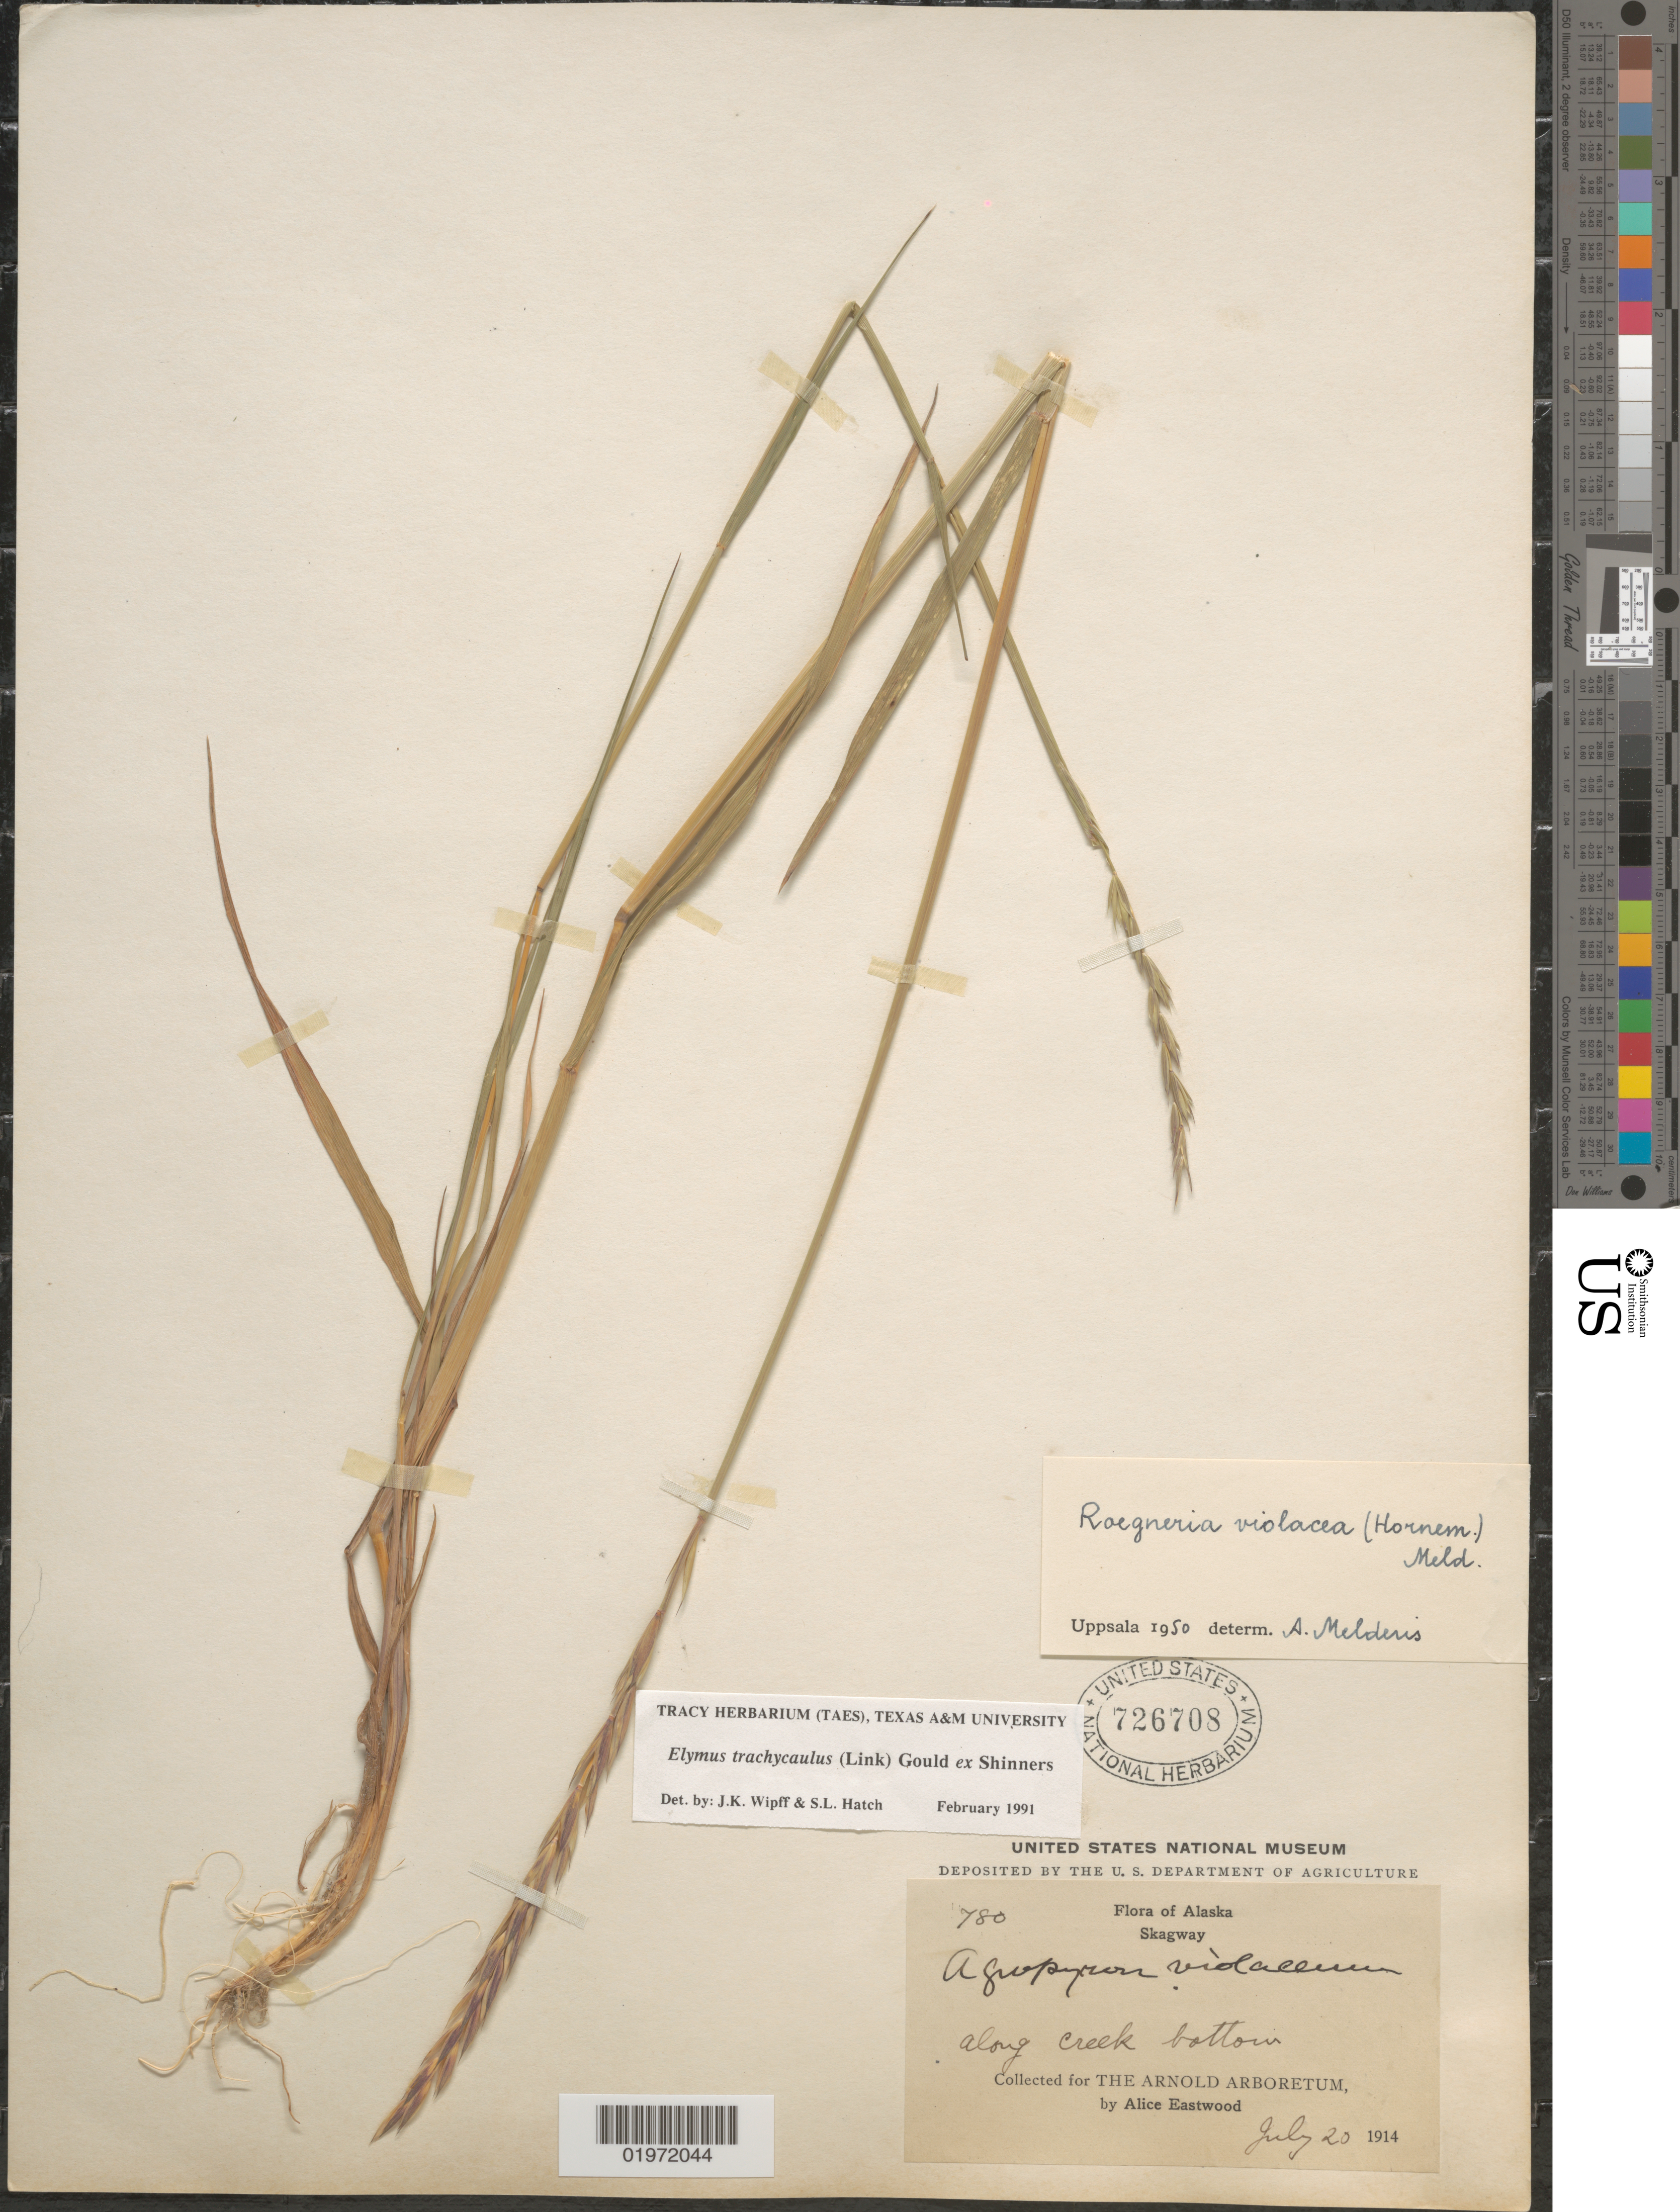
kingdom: Plantae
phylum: Tracheophyta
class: Liliopsida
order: Poales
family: Poaceae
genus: Elymus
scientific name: Elymus trachycaulus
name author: (Link) Gould ex Shinners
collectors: A. Eastwood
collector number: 780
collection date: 1914-07-20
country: United States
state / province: Alaska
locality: Skagway. Along creek bottom.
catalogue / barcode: US 726708